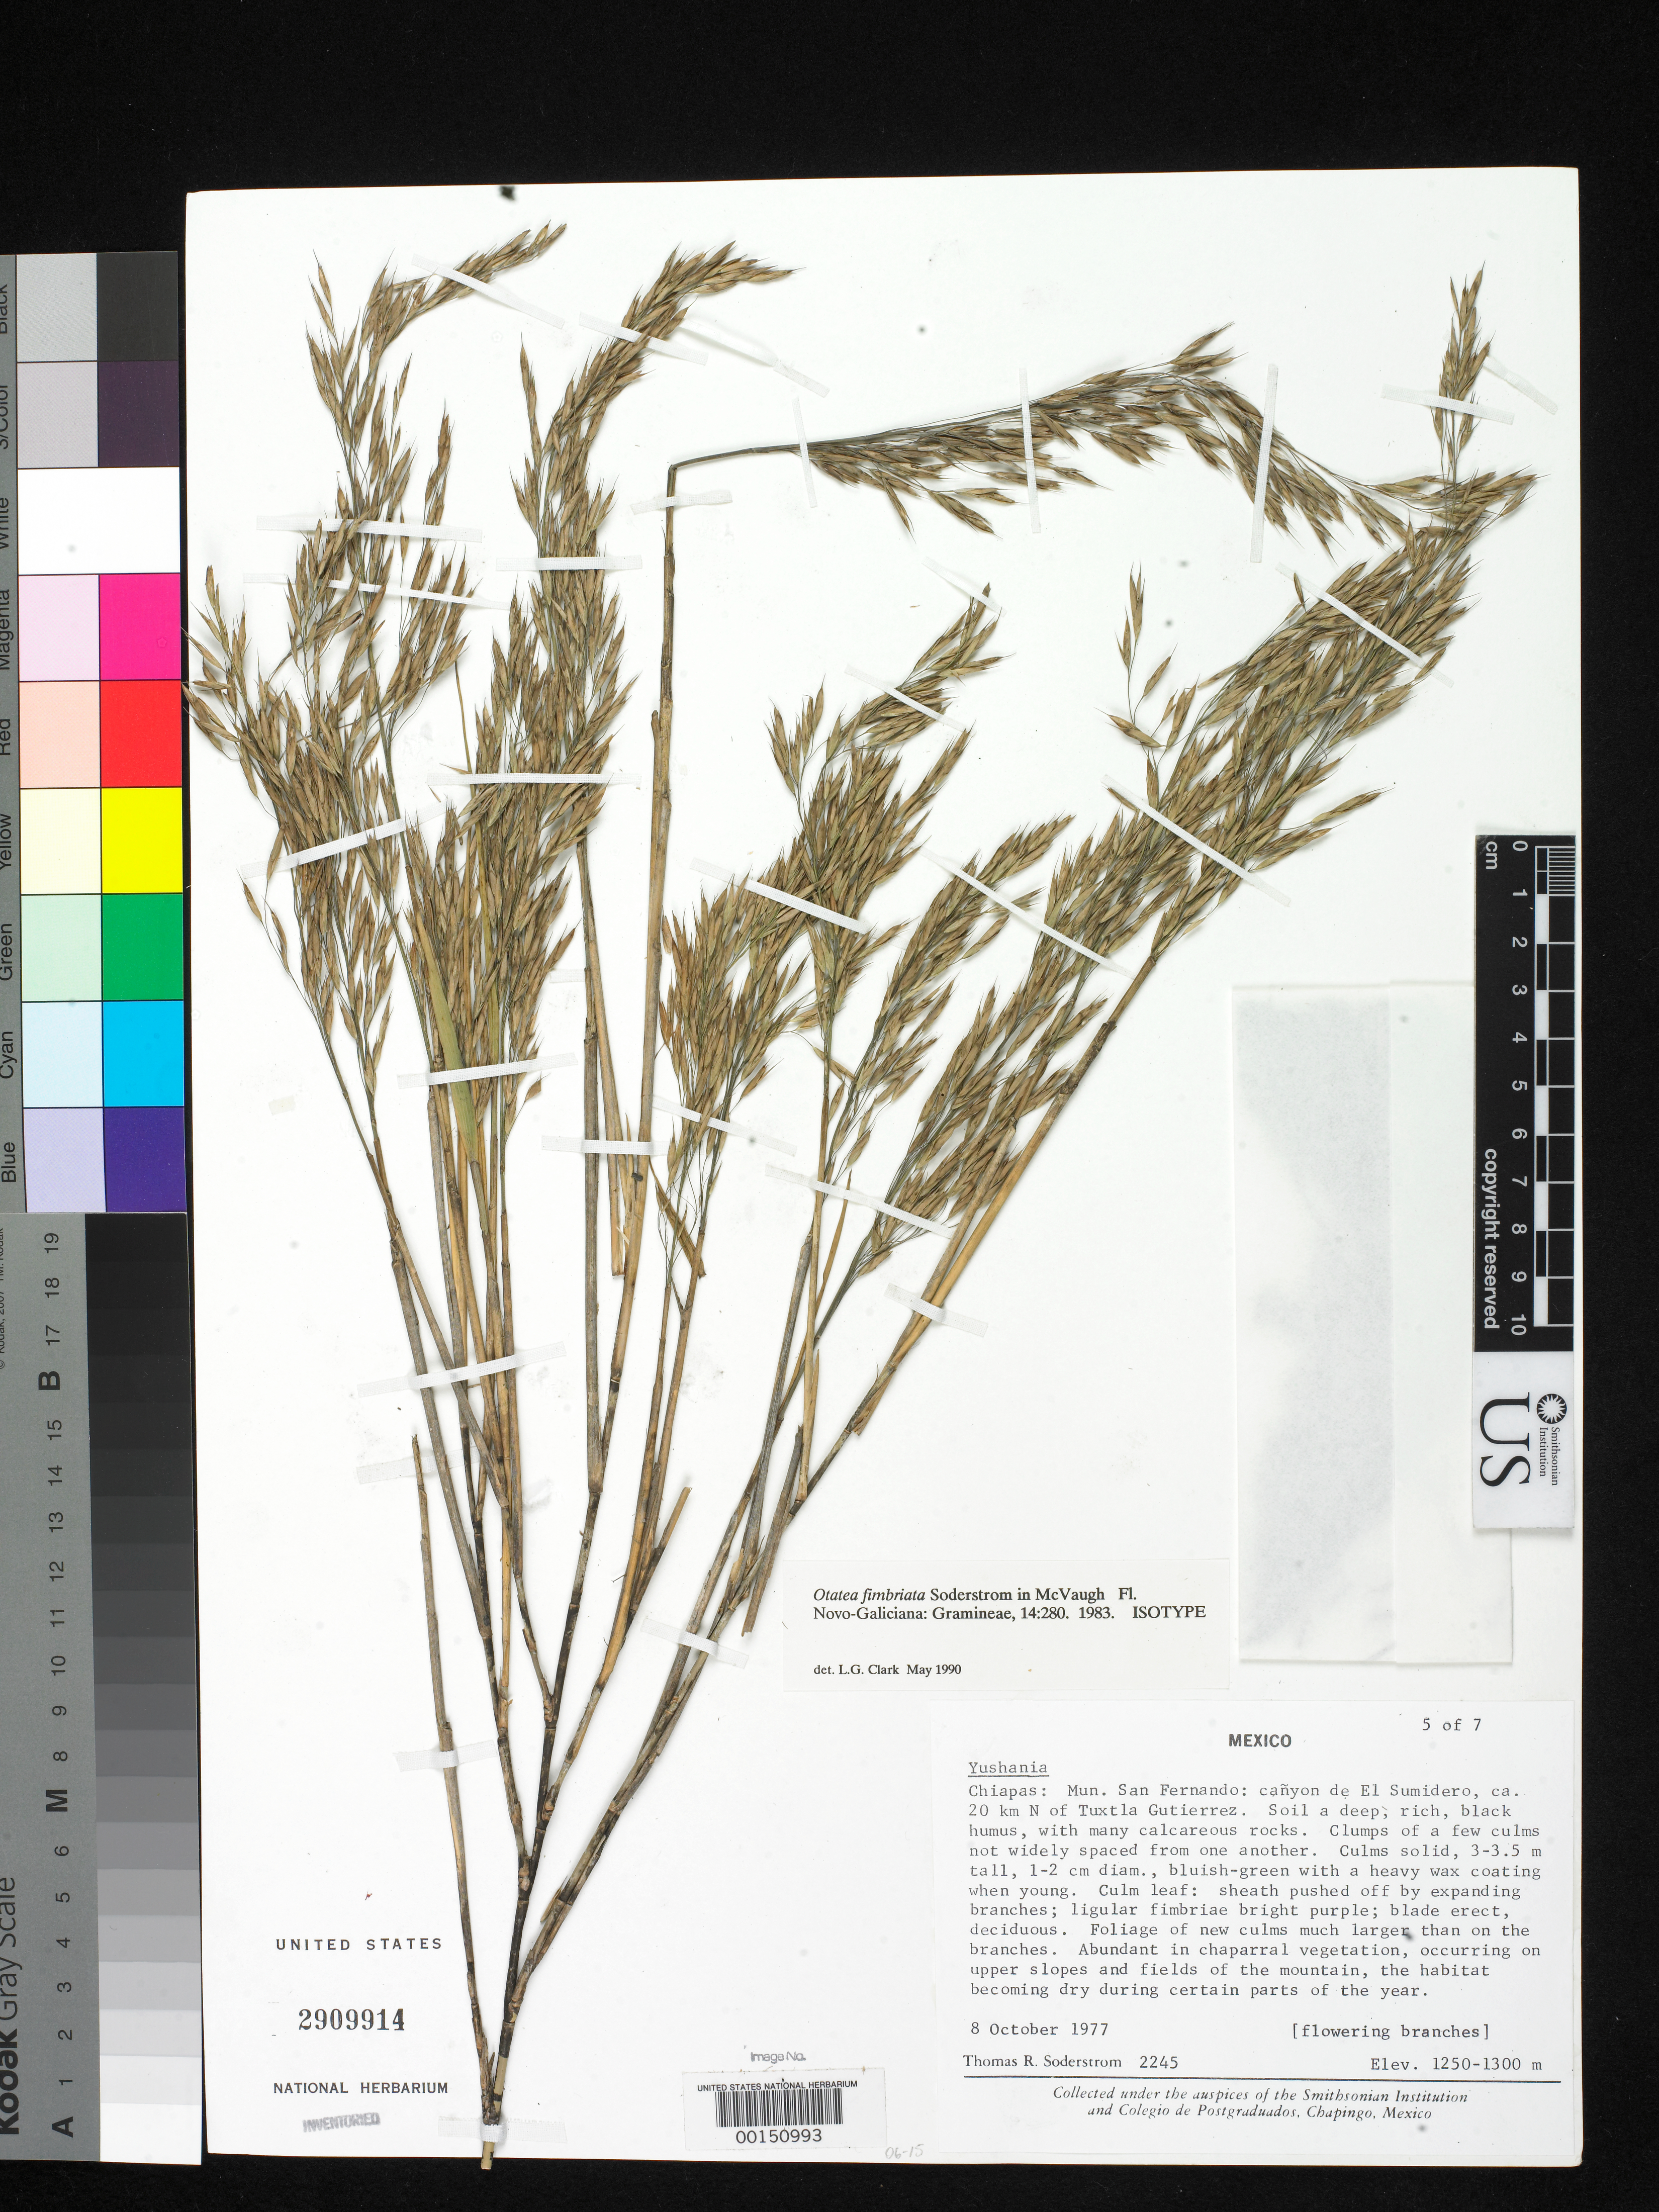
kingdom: Plantae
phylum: Tracheophyta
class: Liliopsida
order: Poales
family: Poaceae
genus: Otatea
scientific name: Otatea fimbriata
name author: Soderstr. in McVaugh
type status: Isotype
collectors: T. R. Soderstrom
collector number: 2245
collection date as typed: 08 Oct 1977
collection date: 1977-10-08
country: Mexico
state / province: Chiapas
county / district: San Fernando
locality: El Sumidero Canyon, ca. 20 km N of Tuxtla Gutierrez.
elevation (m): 1250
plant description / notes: Additional type material filed separately with bulky bamboos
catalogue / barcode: US 2909914